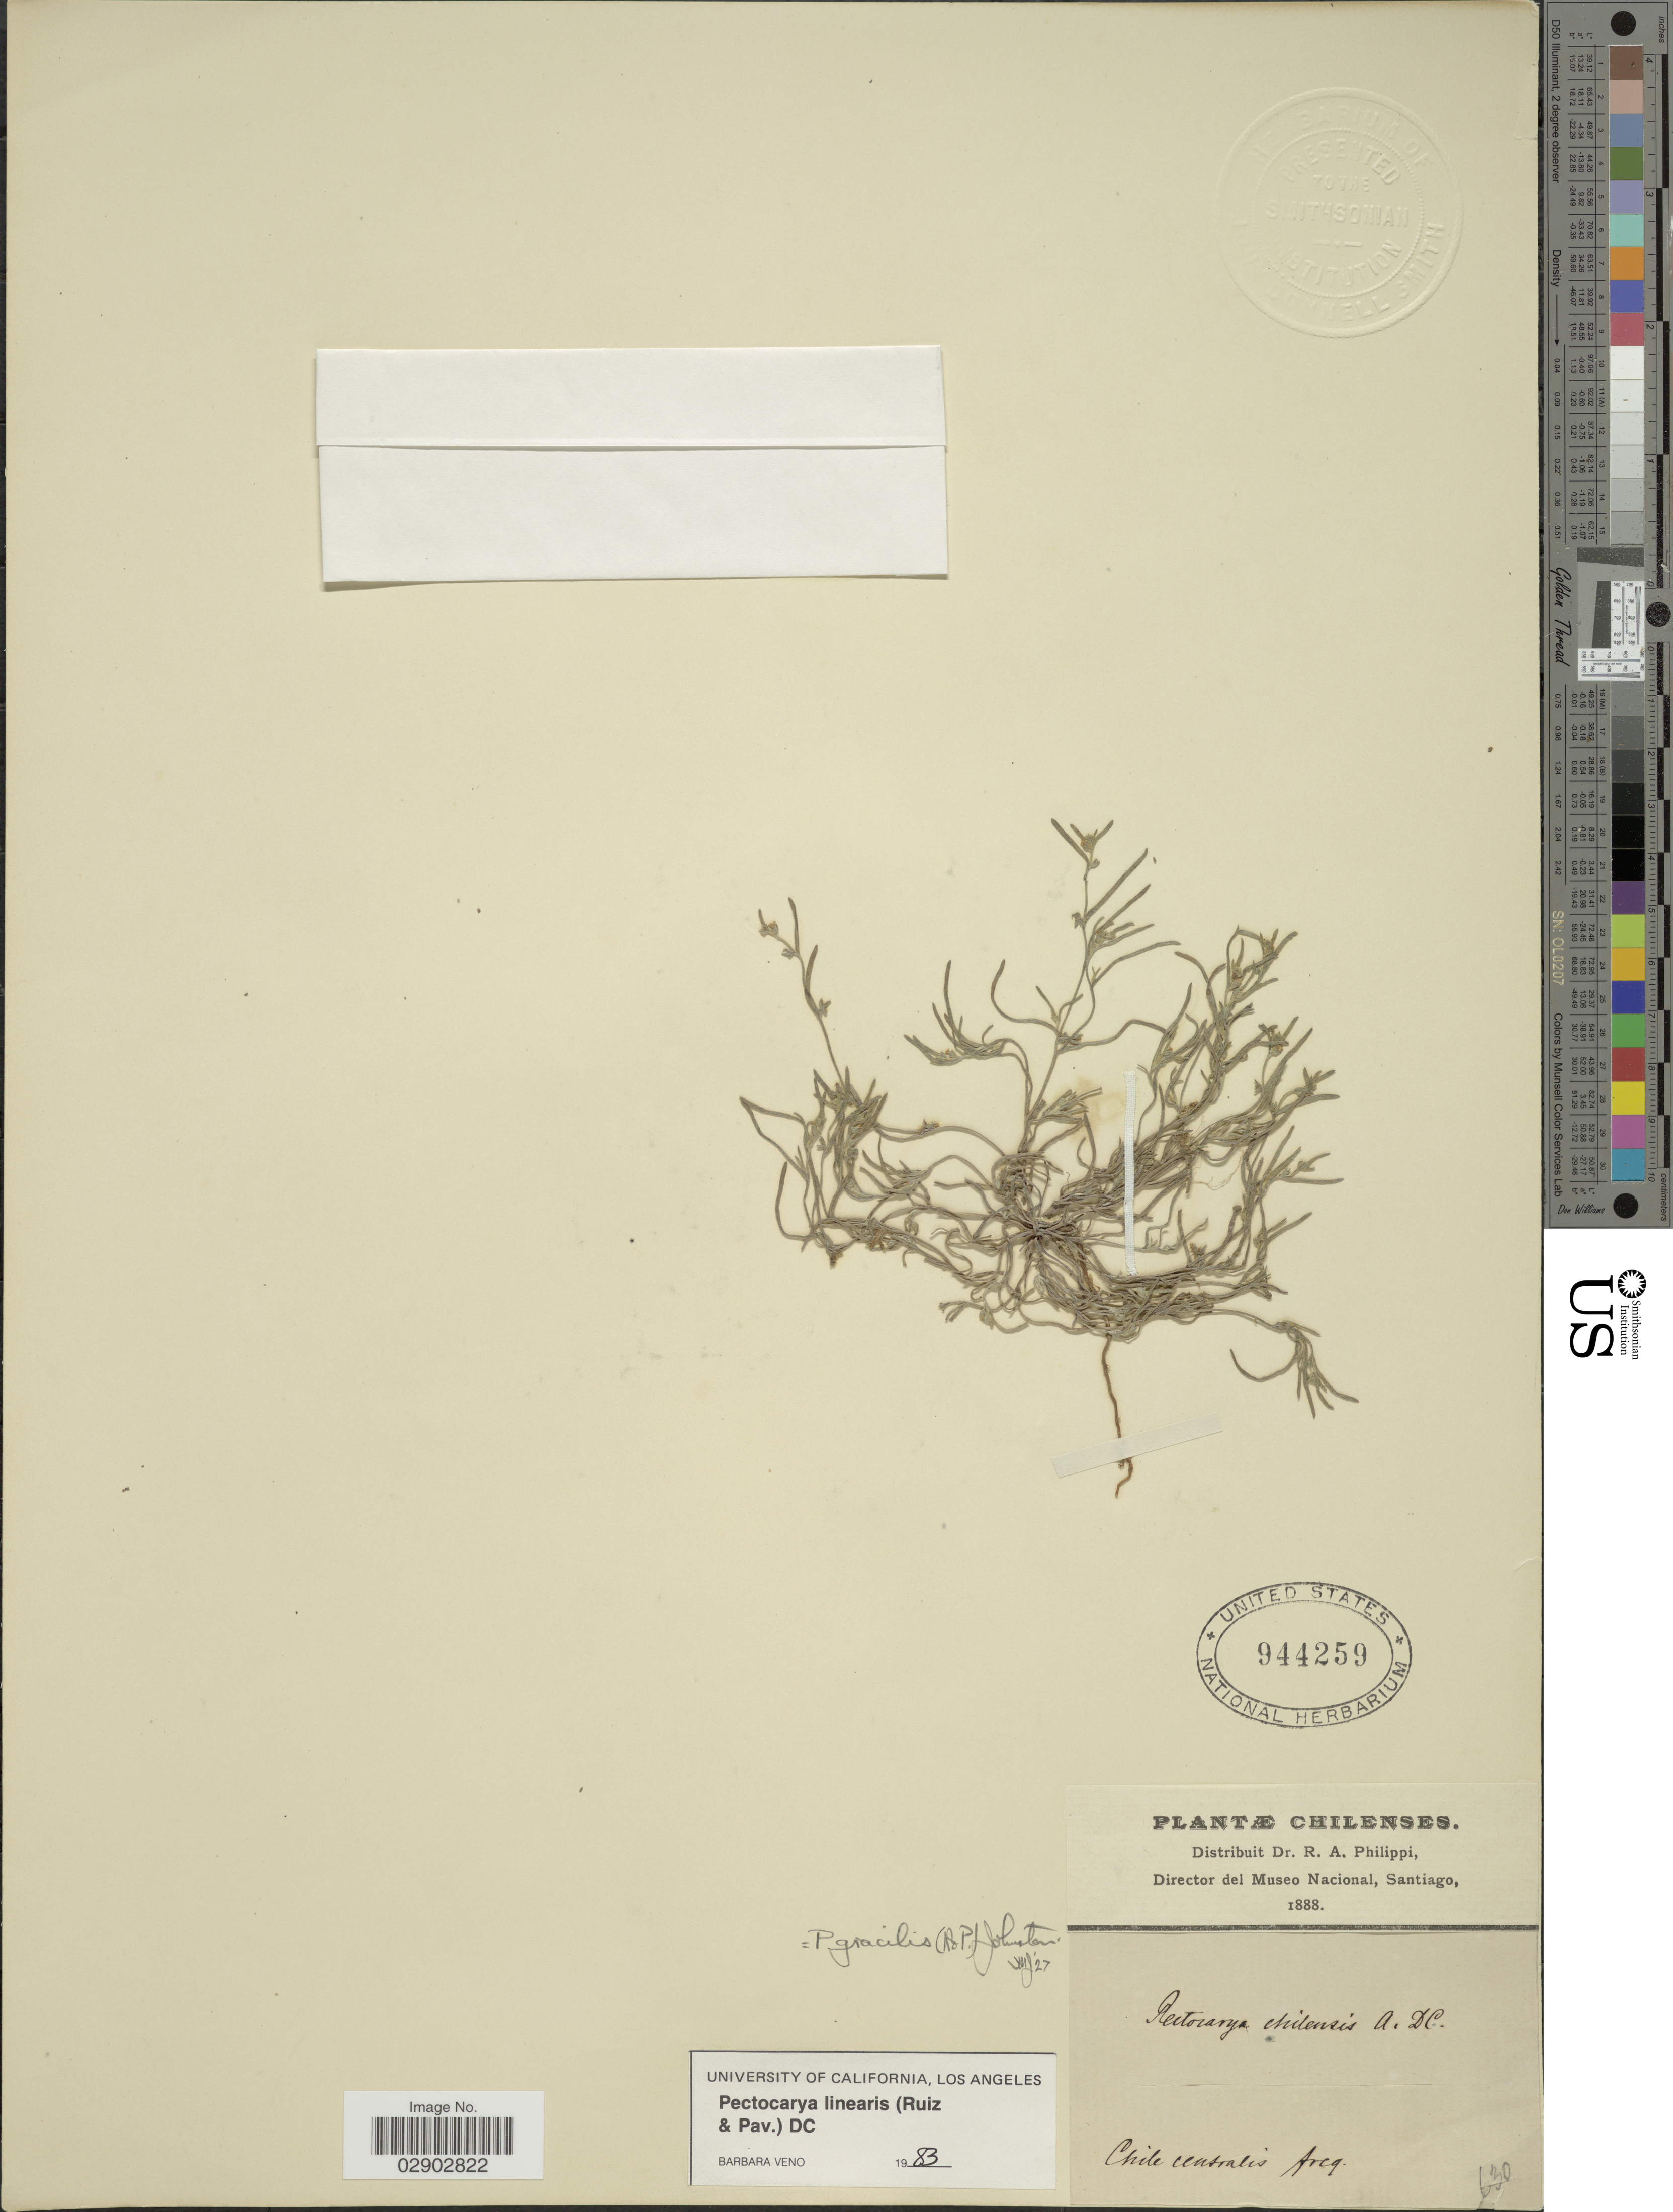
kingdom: Plantae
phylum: Tracheophyta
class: Magnoliopsida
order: Boraginales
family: Boraginaceae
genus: Pectocarya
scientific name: Pectocarya linearis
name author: (Ruiz & Pav.) DC.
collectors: R. A. Philippi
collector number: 630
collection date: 1888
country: Chile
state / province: Región Metropolitana (RM)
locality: Chile centralis Areq.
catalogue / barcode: US 944259